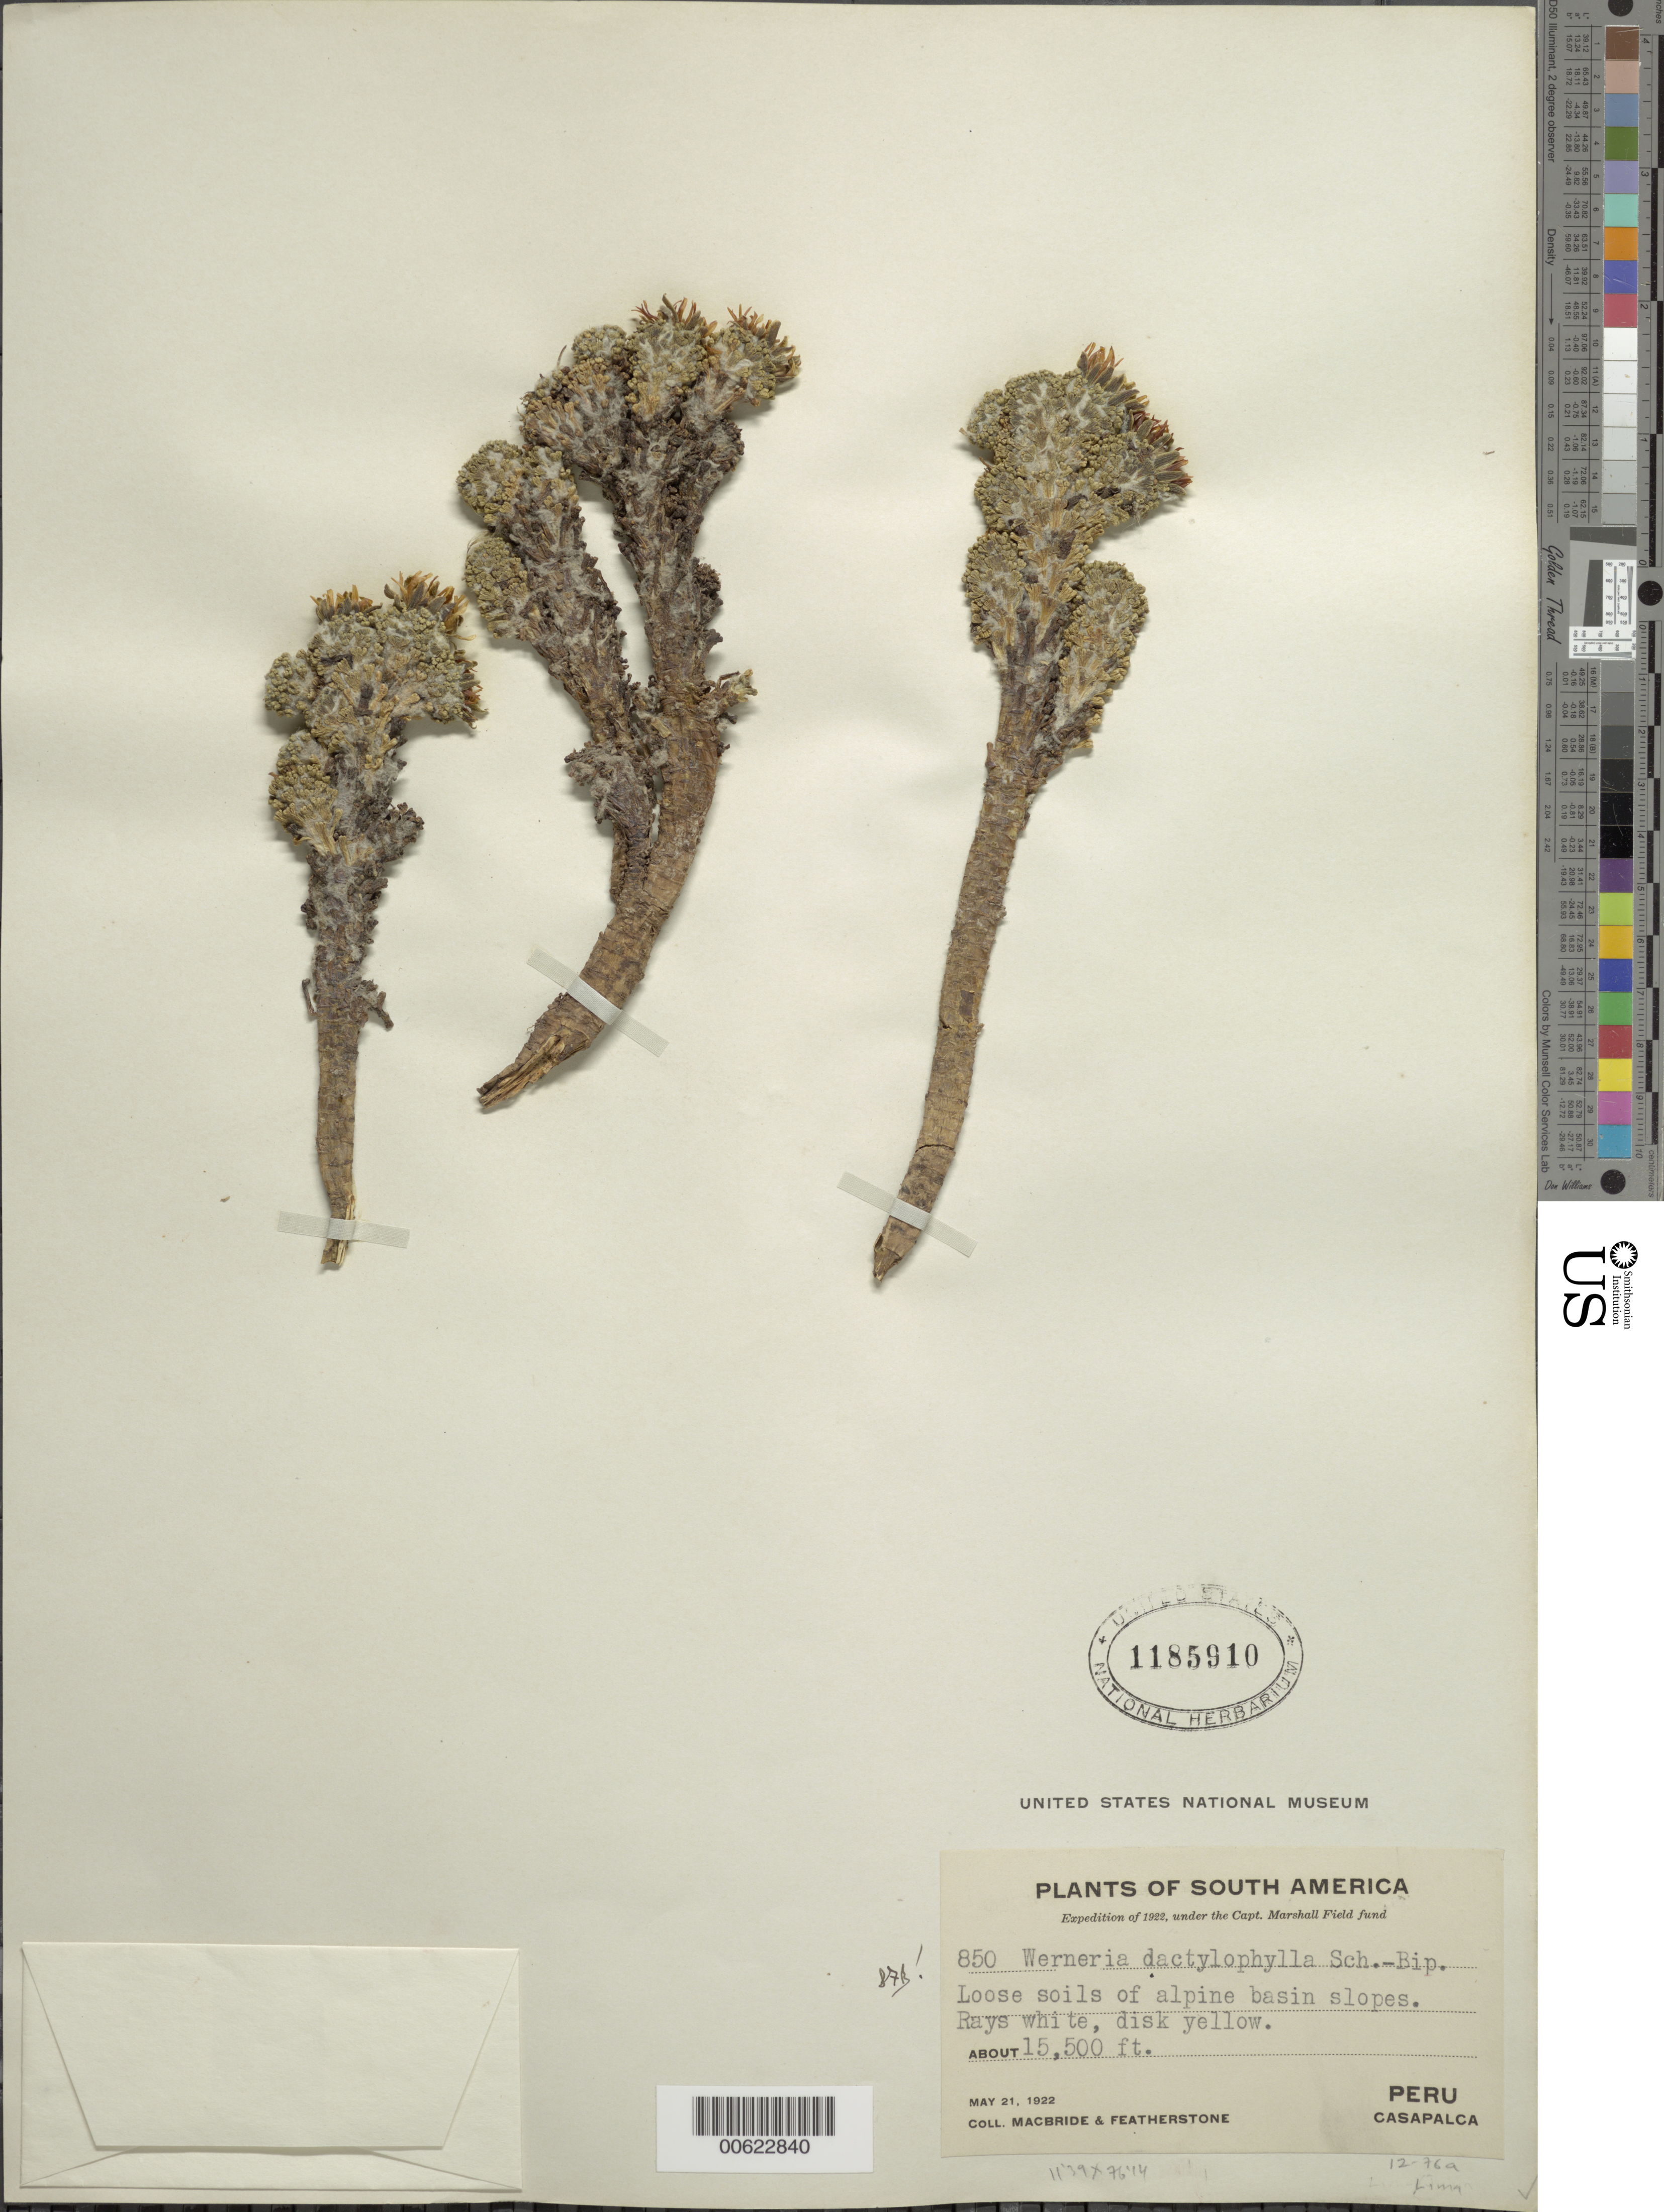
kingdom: Plantae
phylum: Tracheophyta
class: Magnoliopsida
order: Asterales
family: Asteraceae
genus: Xenophyllum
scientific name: Xenophyllum dactylophyllum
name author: (Sch. Bip.) V.A. Funk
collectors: J. F. Macbride & W. Featherstone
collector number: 850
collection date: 1922-05-21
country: Peru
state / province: Junín / Lima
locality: Casapalca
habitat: Loose soils of alpine basin slopes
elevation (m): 4724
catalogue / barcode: US 1185910